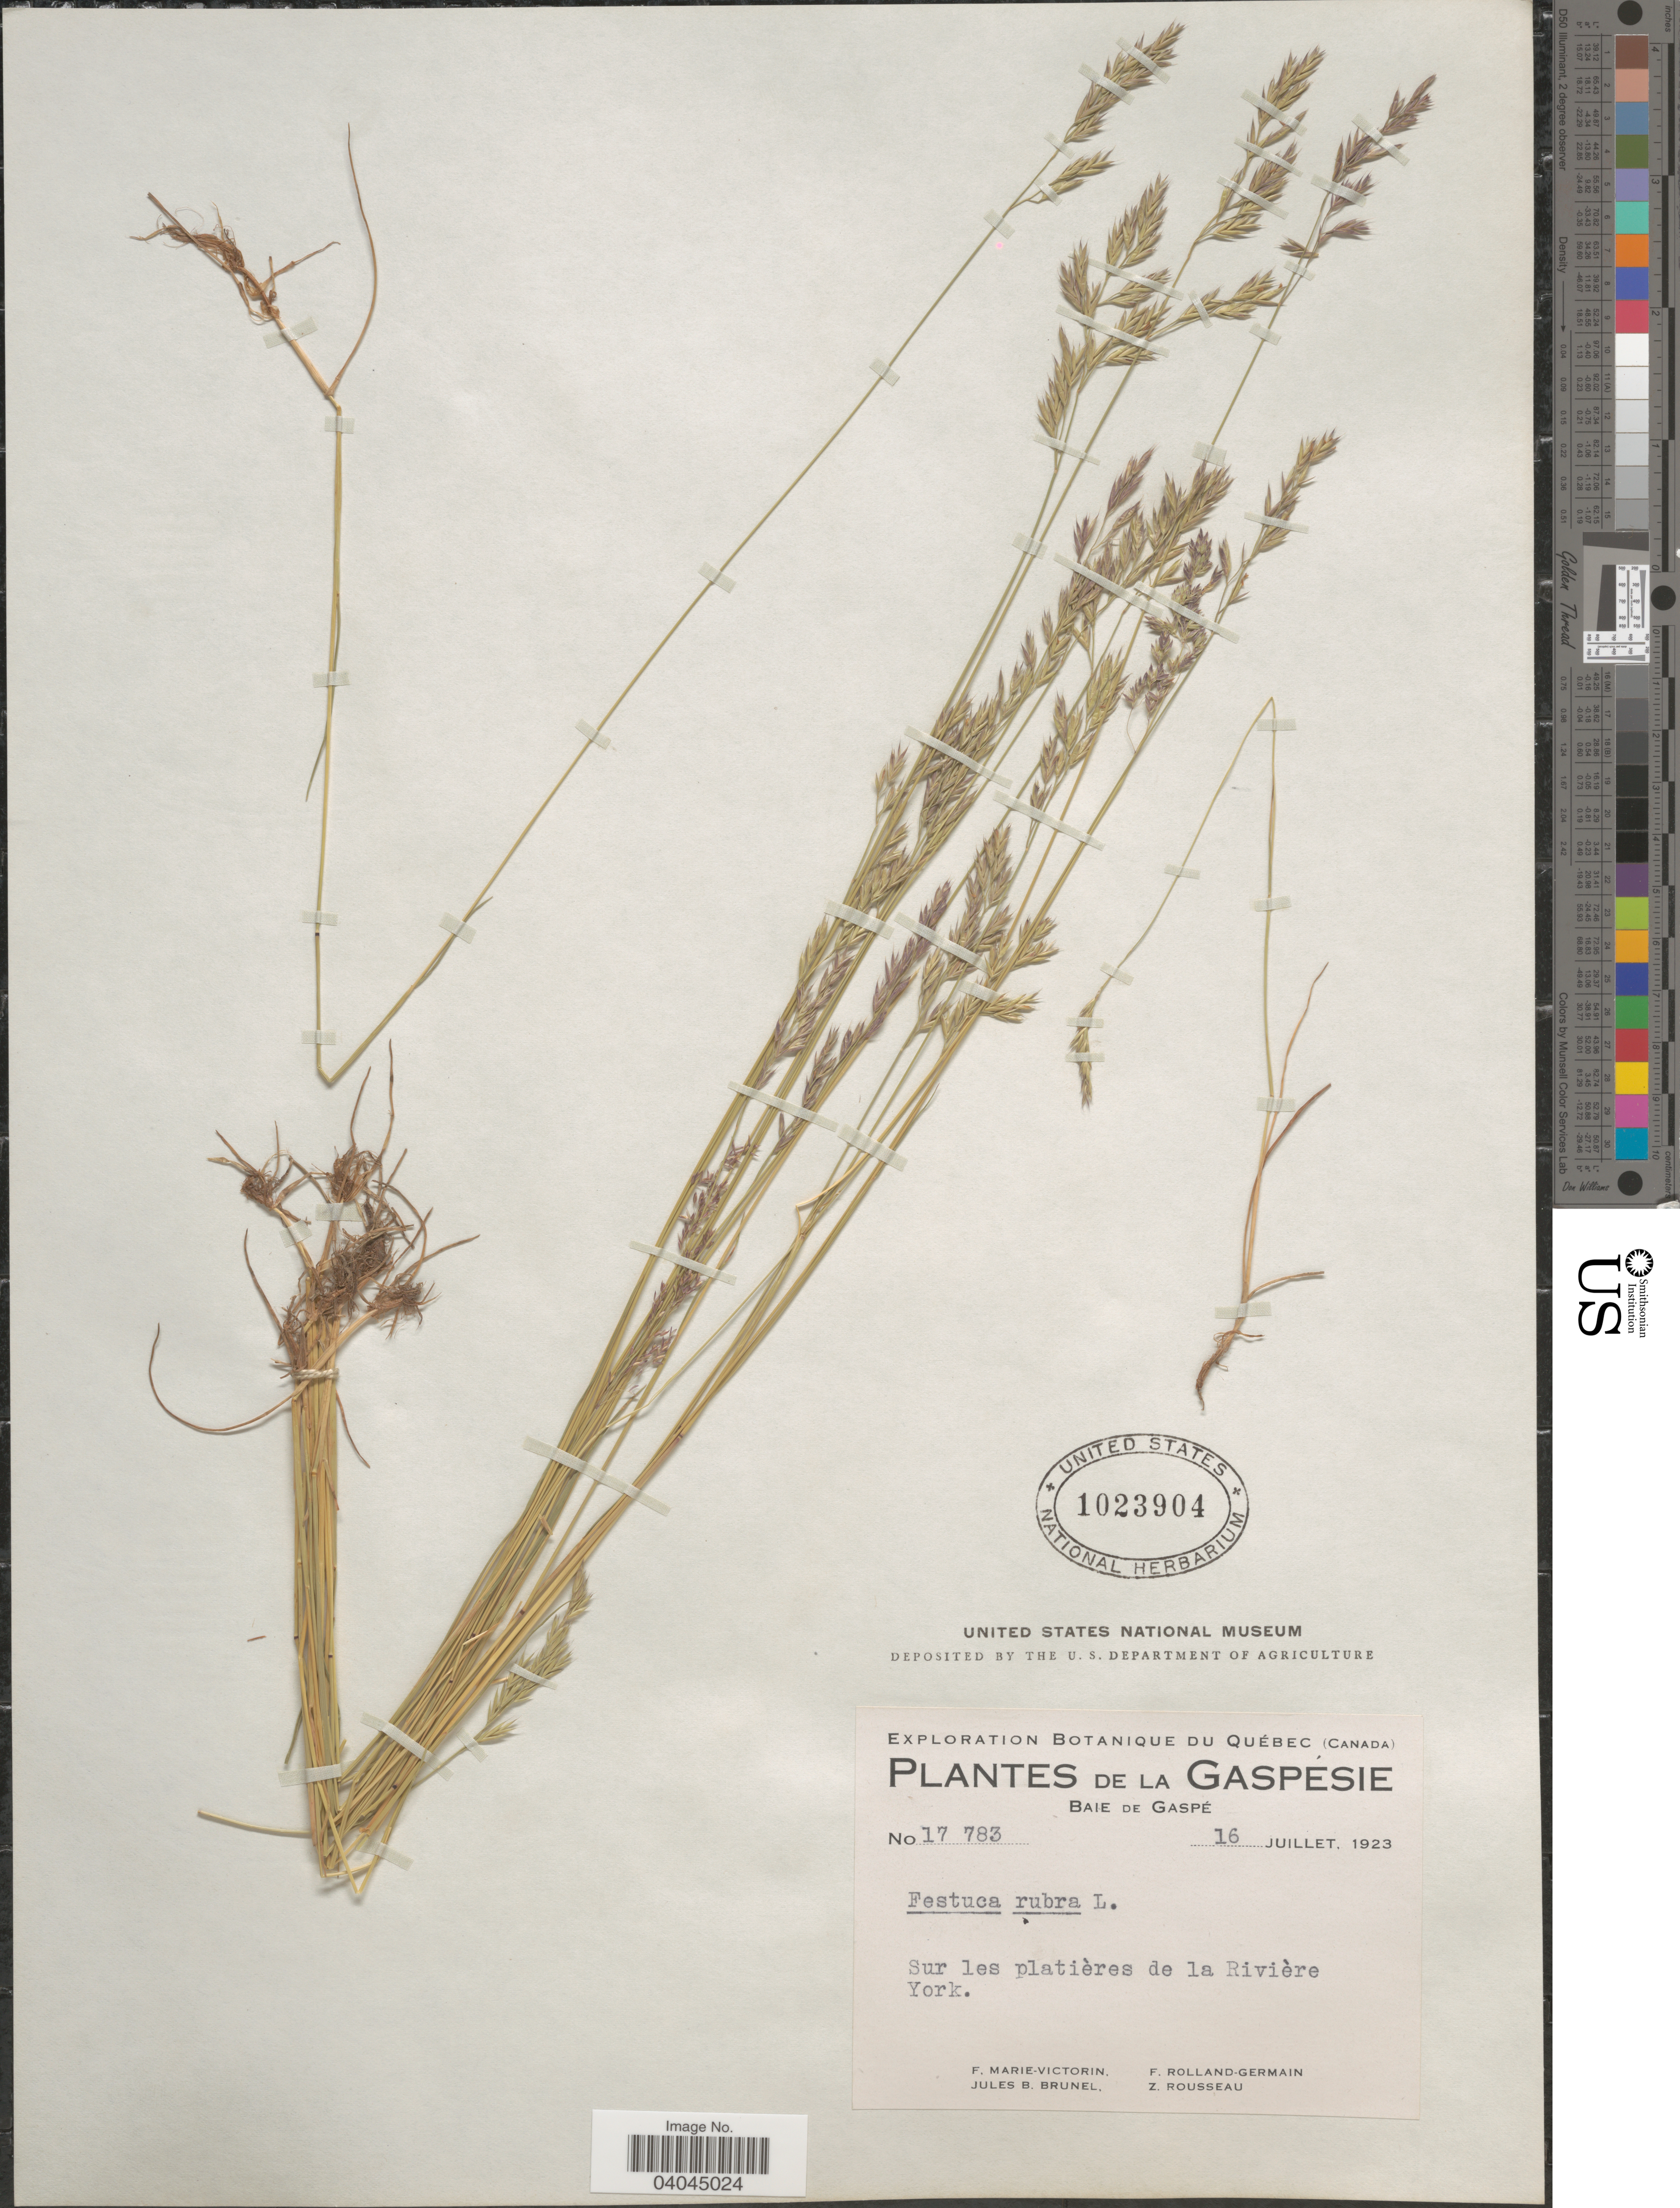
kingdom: Plantae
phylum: Tracheophyta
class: Liliopsida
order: Poales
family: Poaceae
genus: Festuca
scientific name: Festuca rubra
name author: L.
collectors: F. Marie-Victorin, Rolland-Germain, J. Brunel & Z. Rousseau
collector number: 17783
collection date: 1923-07-16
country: Canada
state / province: Quebec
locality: La Gaspésie. Baie de Gaspé. Sur les platières de la Rivière York.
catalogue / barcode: US 1023904